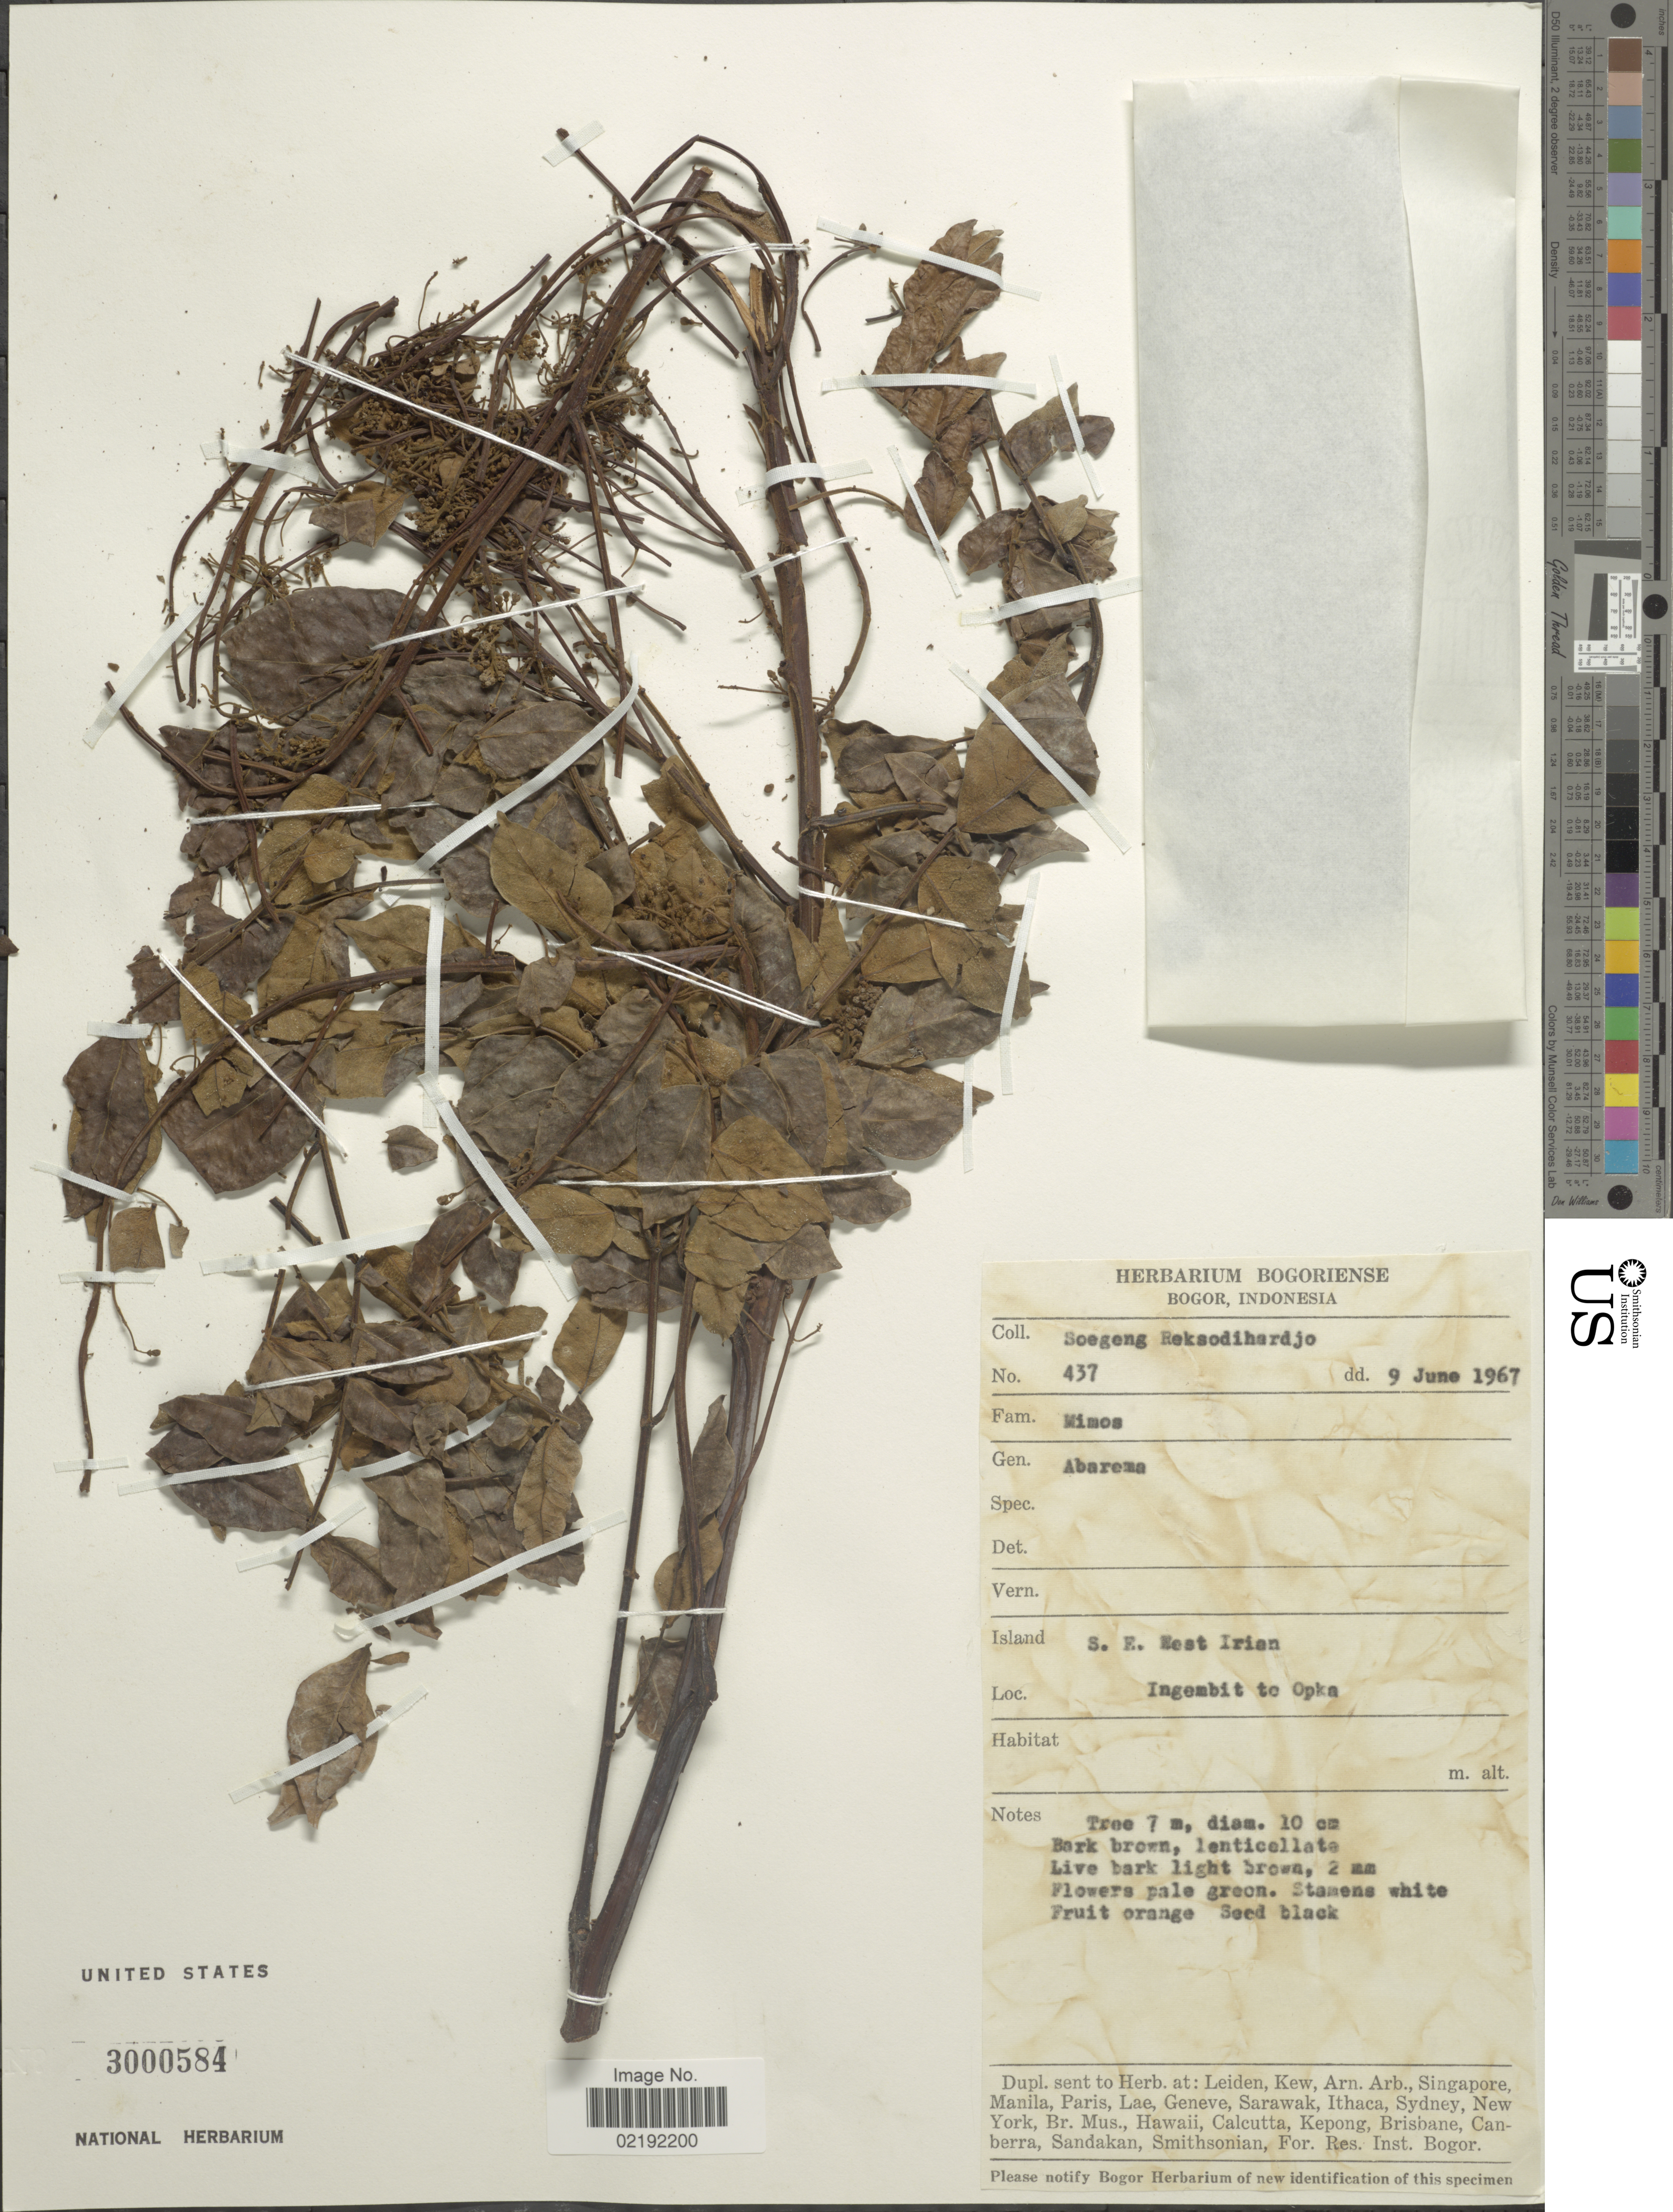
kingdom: Plantae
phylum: Tracheophyta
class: Magnoliopsida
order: Fabales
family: Fabaceae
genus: Pithecellobium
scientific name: Pithecellobium sp.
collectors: S. Reksodihardjo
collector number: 437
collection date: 1967-06-09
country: Indonesia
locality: S.E. East Irien. Ingembit to Opka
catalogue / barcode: US 3000584